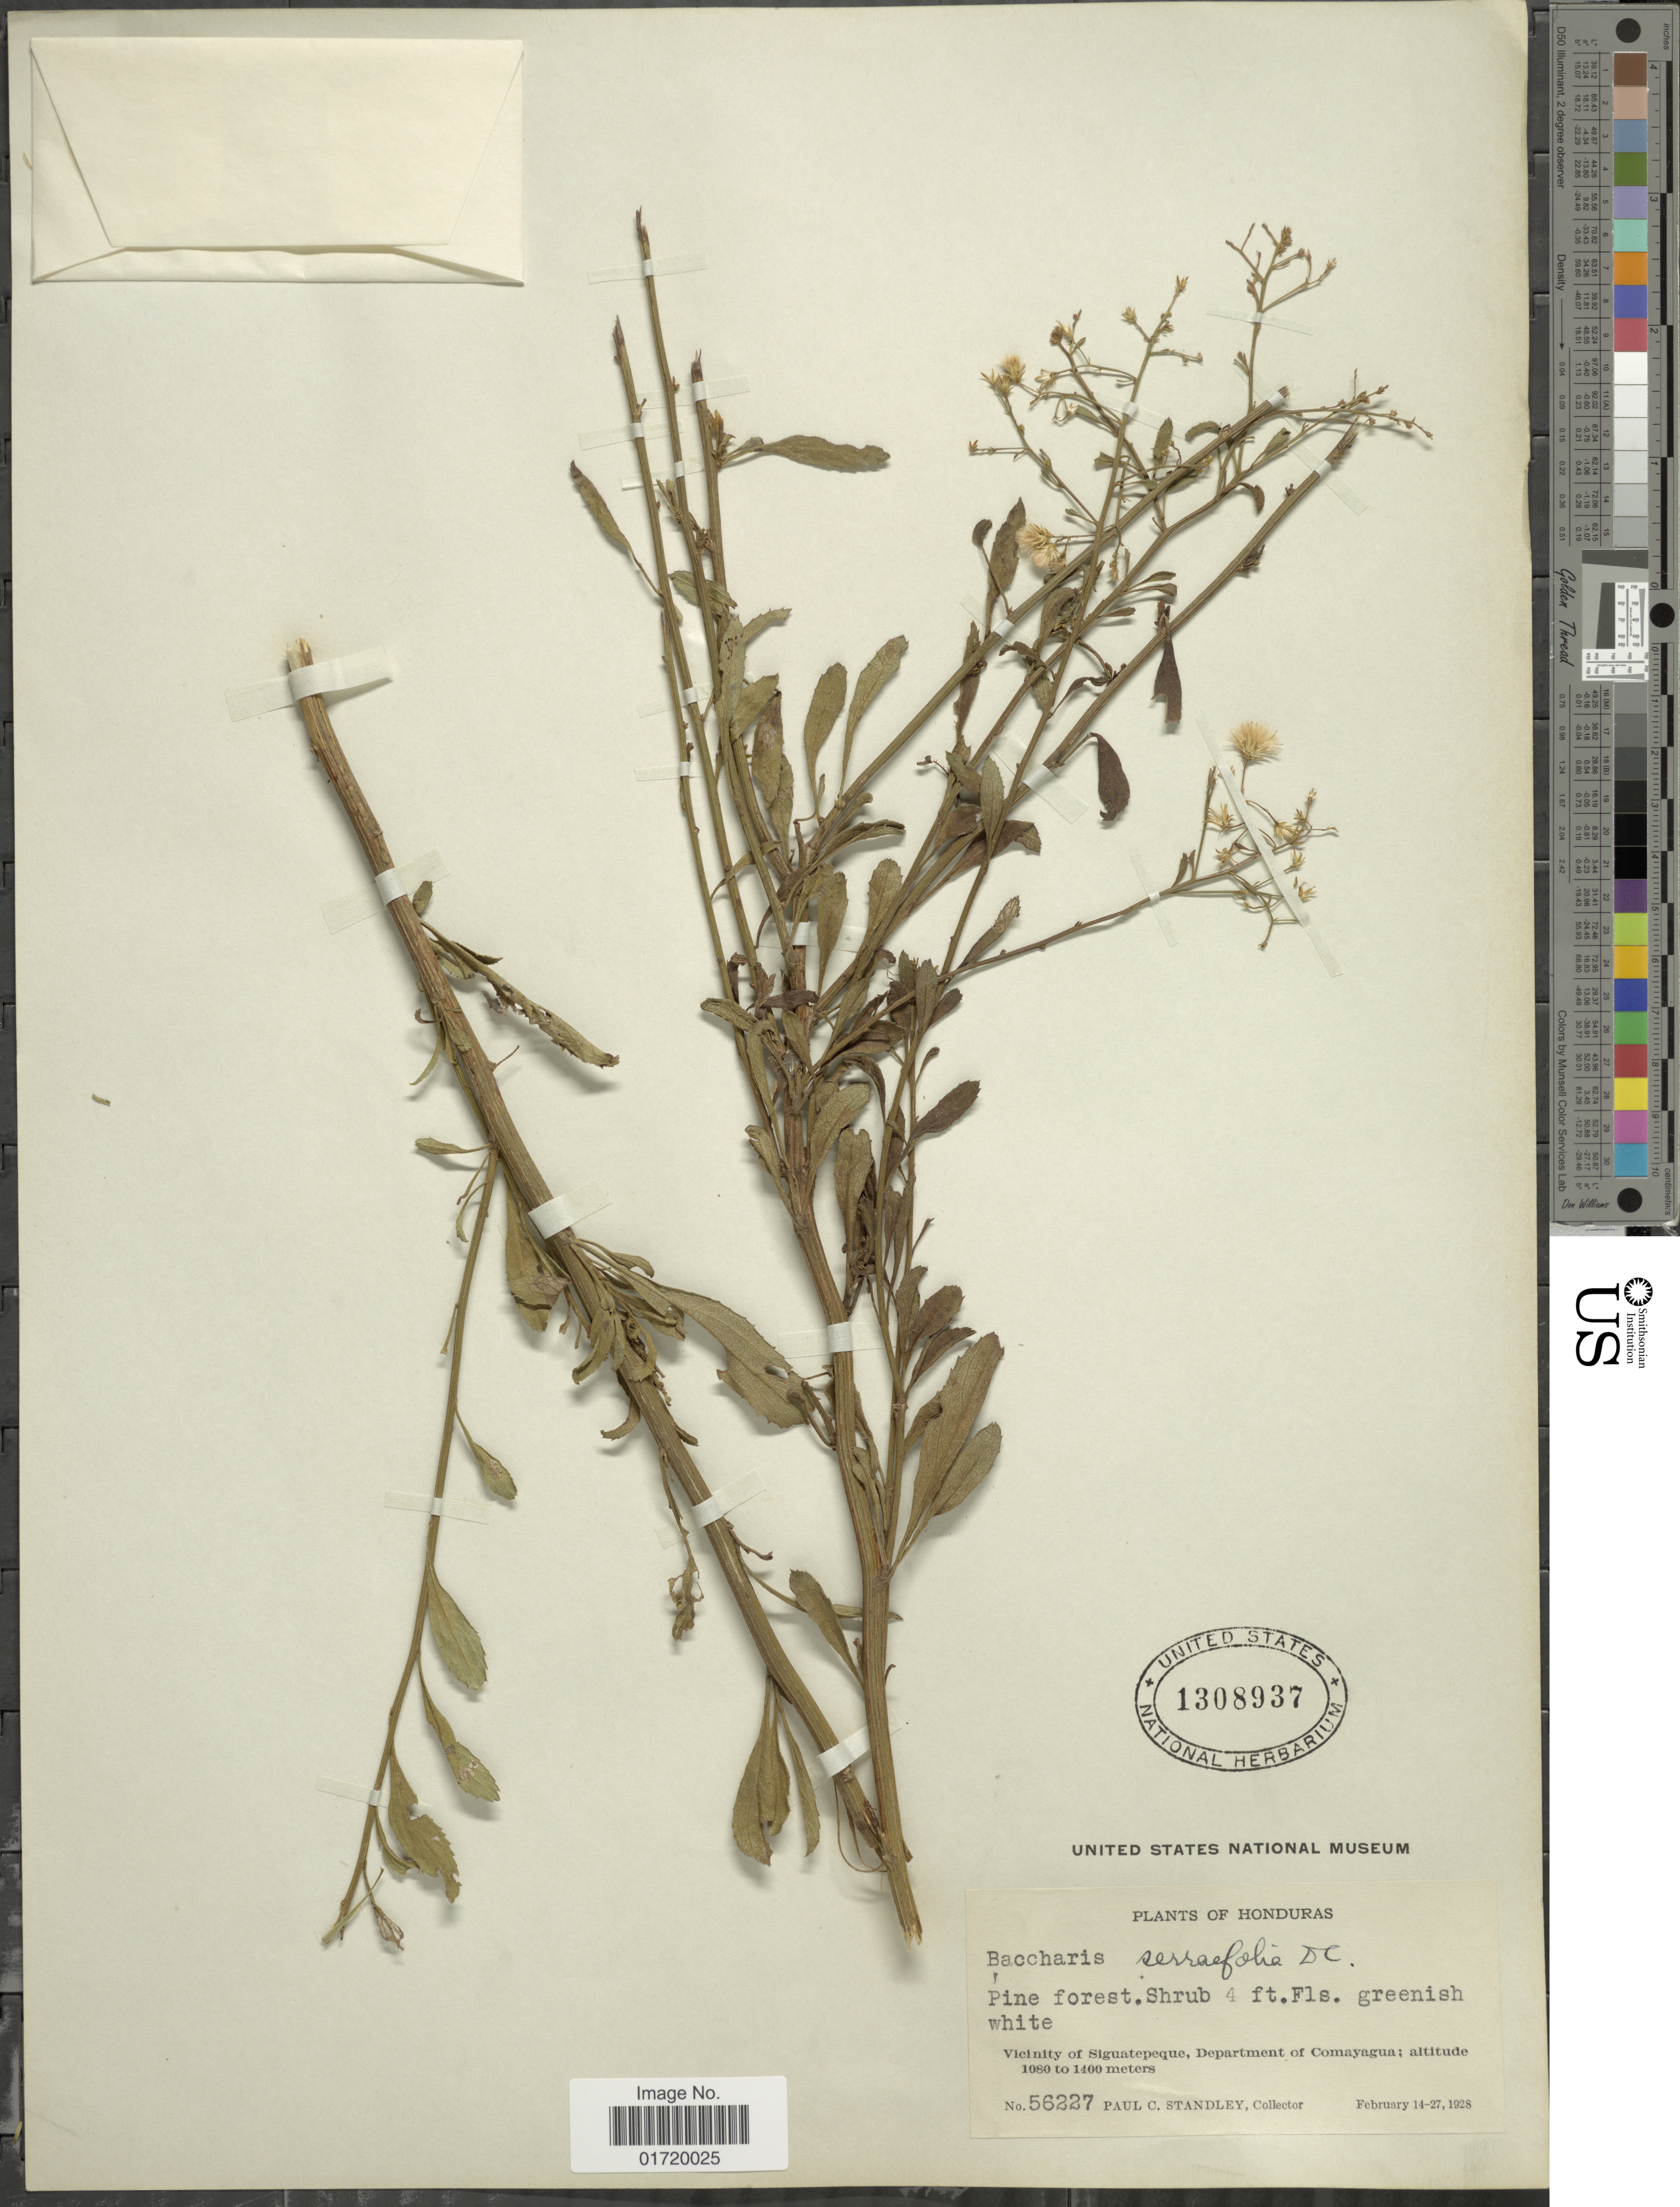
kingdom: Plantae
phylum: Tracheophyta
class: Magnoliopsida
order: Asterales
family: Asteraceae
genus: Baccharis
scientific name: Baccharis serrifolia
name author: DC.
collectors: P. C. Standley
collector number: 56227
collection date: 1928-02-14/1928-02-27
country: Honduras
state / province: Comayagua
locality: Vicinity of Siguatepeque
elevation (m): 1080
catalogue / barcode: US 1308937